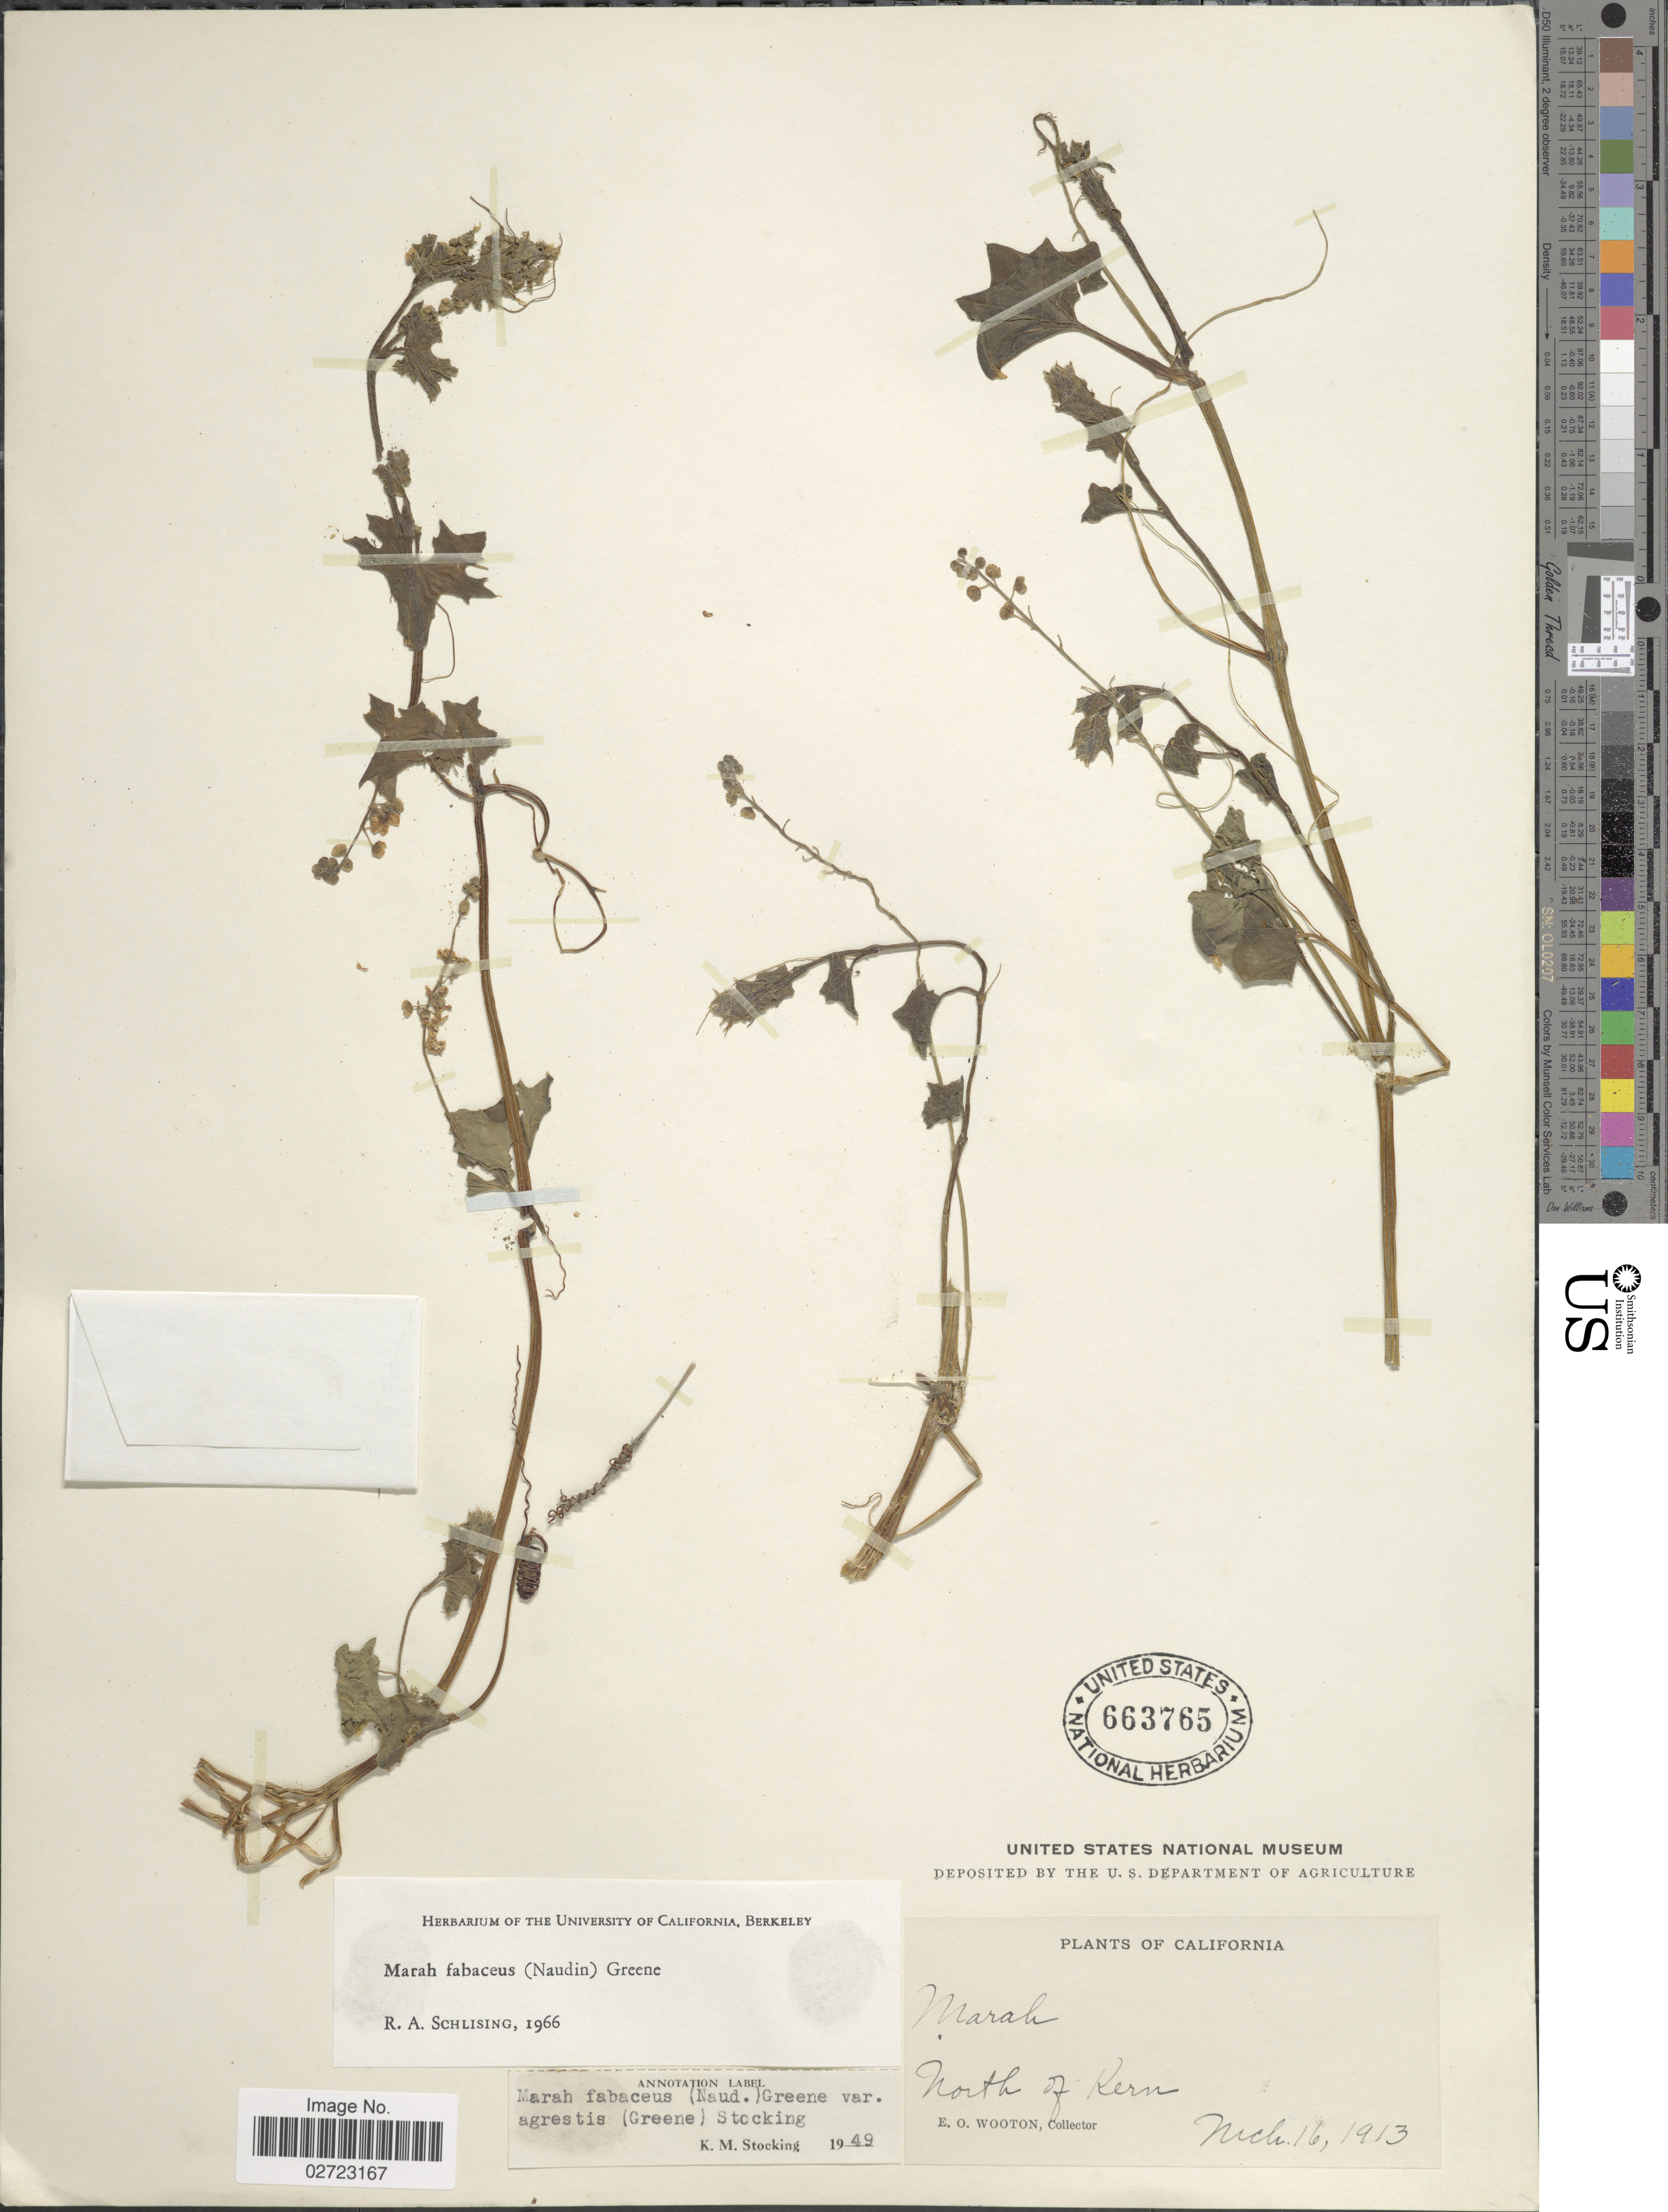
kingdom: Plantae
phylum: Tracheophyta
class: Magnoliopsida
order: Cucurbitales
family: Cucurbitaceae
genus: Marah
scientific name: Marah fabacea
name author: (Naudin) Greene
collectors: E. O. Wooton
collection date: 1913-03-16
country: United States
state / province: California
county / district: Kern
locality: North of Kern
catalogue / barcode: US 663765